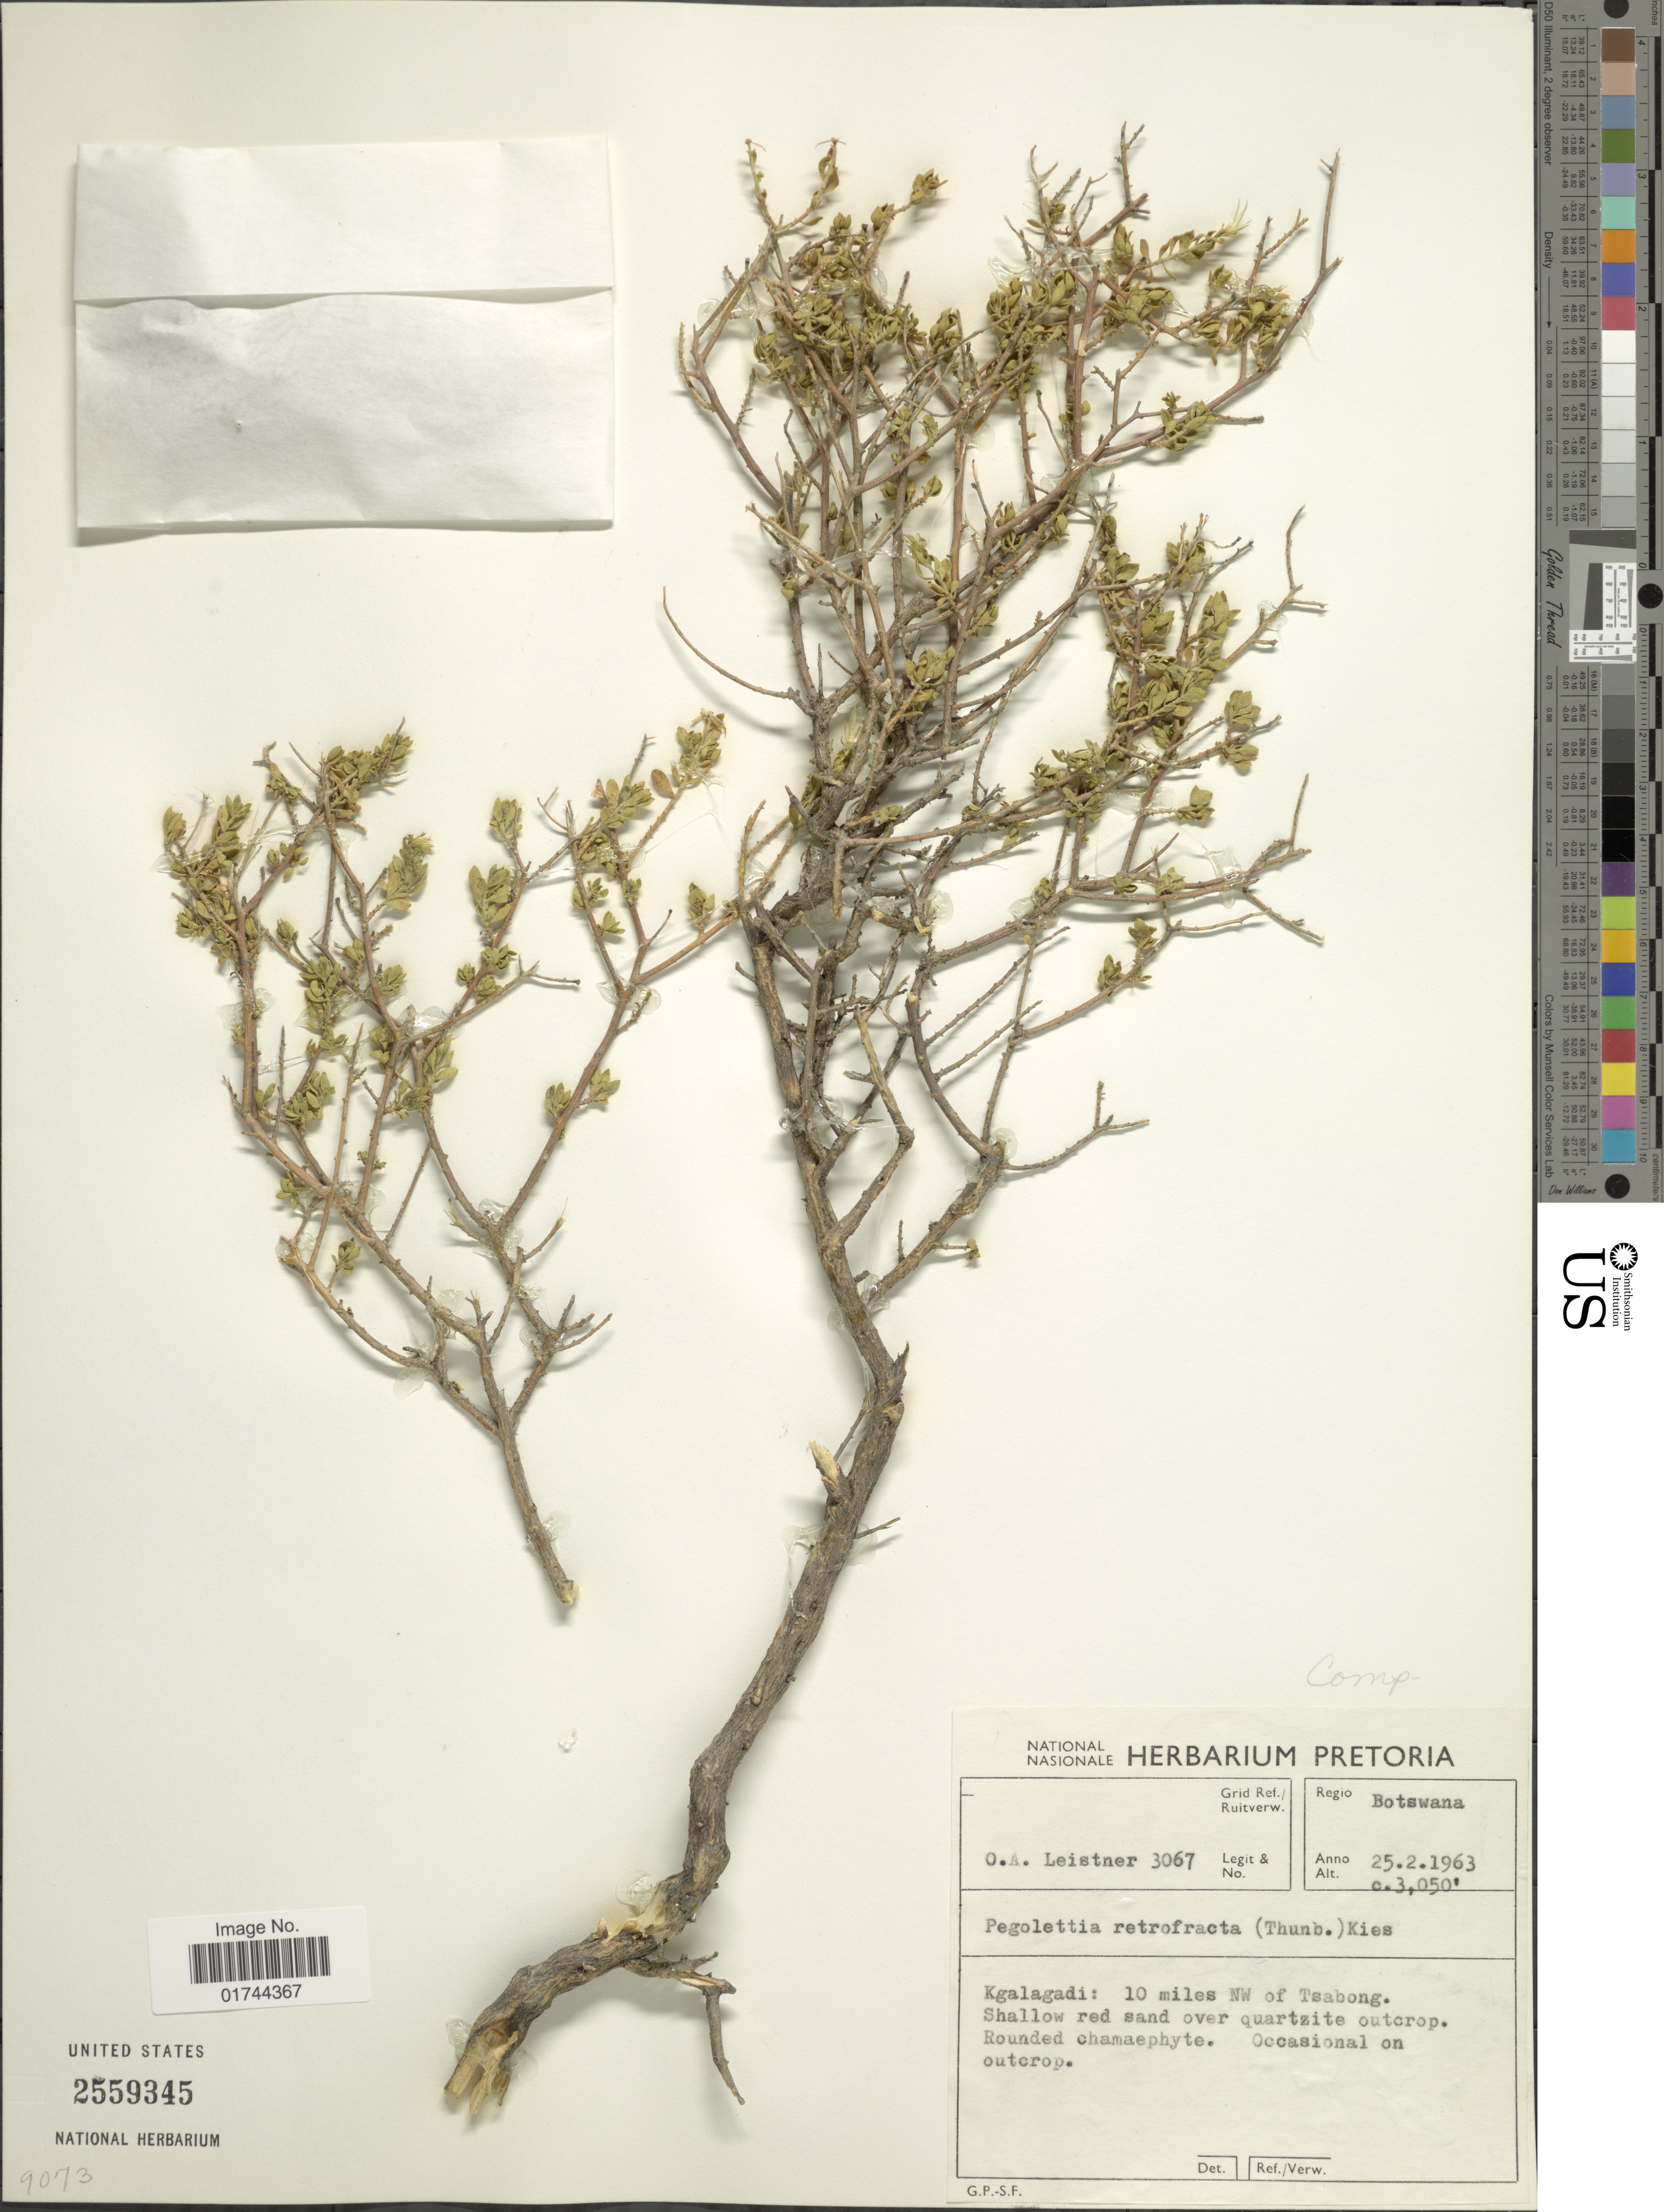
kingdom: Plantae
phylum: Tracheophyta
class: Magnoliopsida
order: Asterales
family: Asteraceae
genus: Pegolettia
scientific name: Pegolettia retrofracta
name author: (Thunb.) Kies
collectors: O. A. Leistner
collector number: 3067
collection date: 1963-02-25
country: Botswana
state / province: Kgalagadi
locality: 10 miles NW of Tsabong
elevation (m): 930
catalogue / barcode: US 2559345